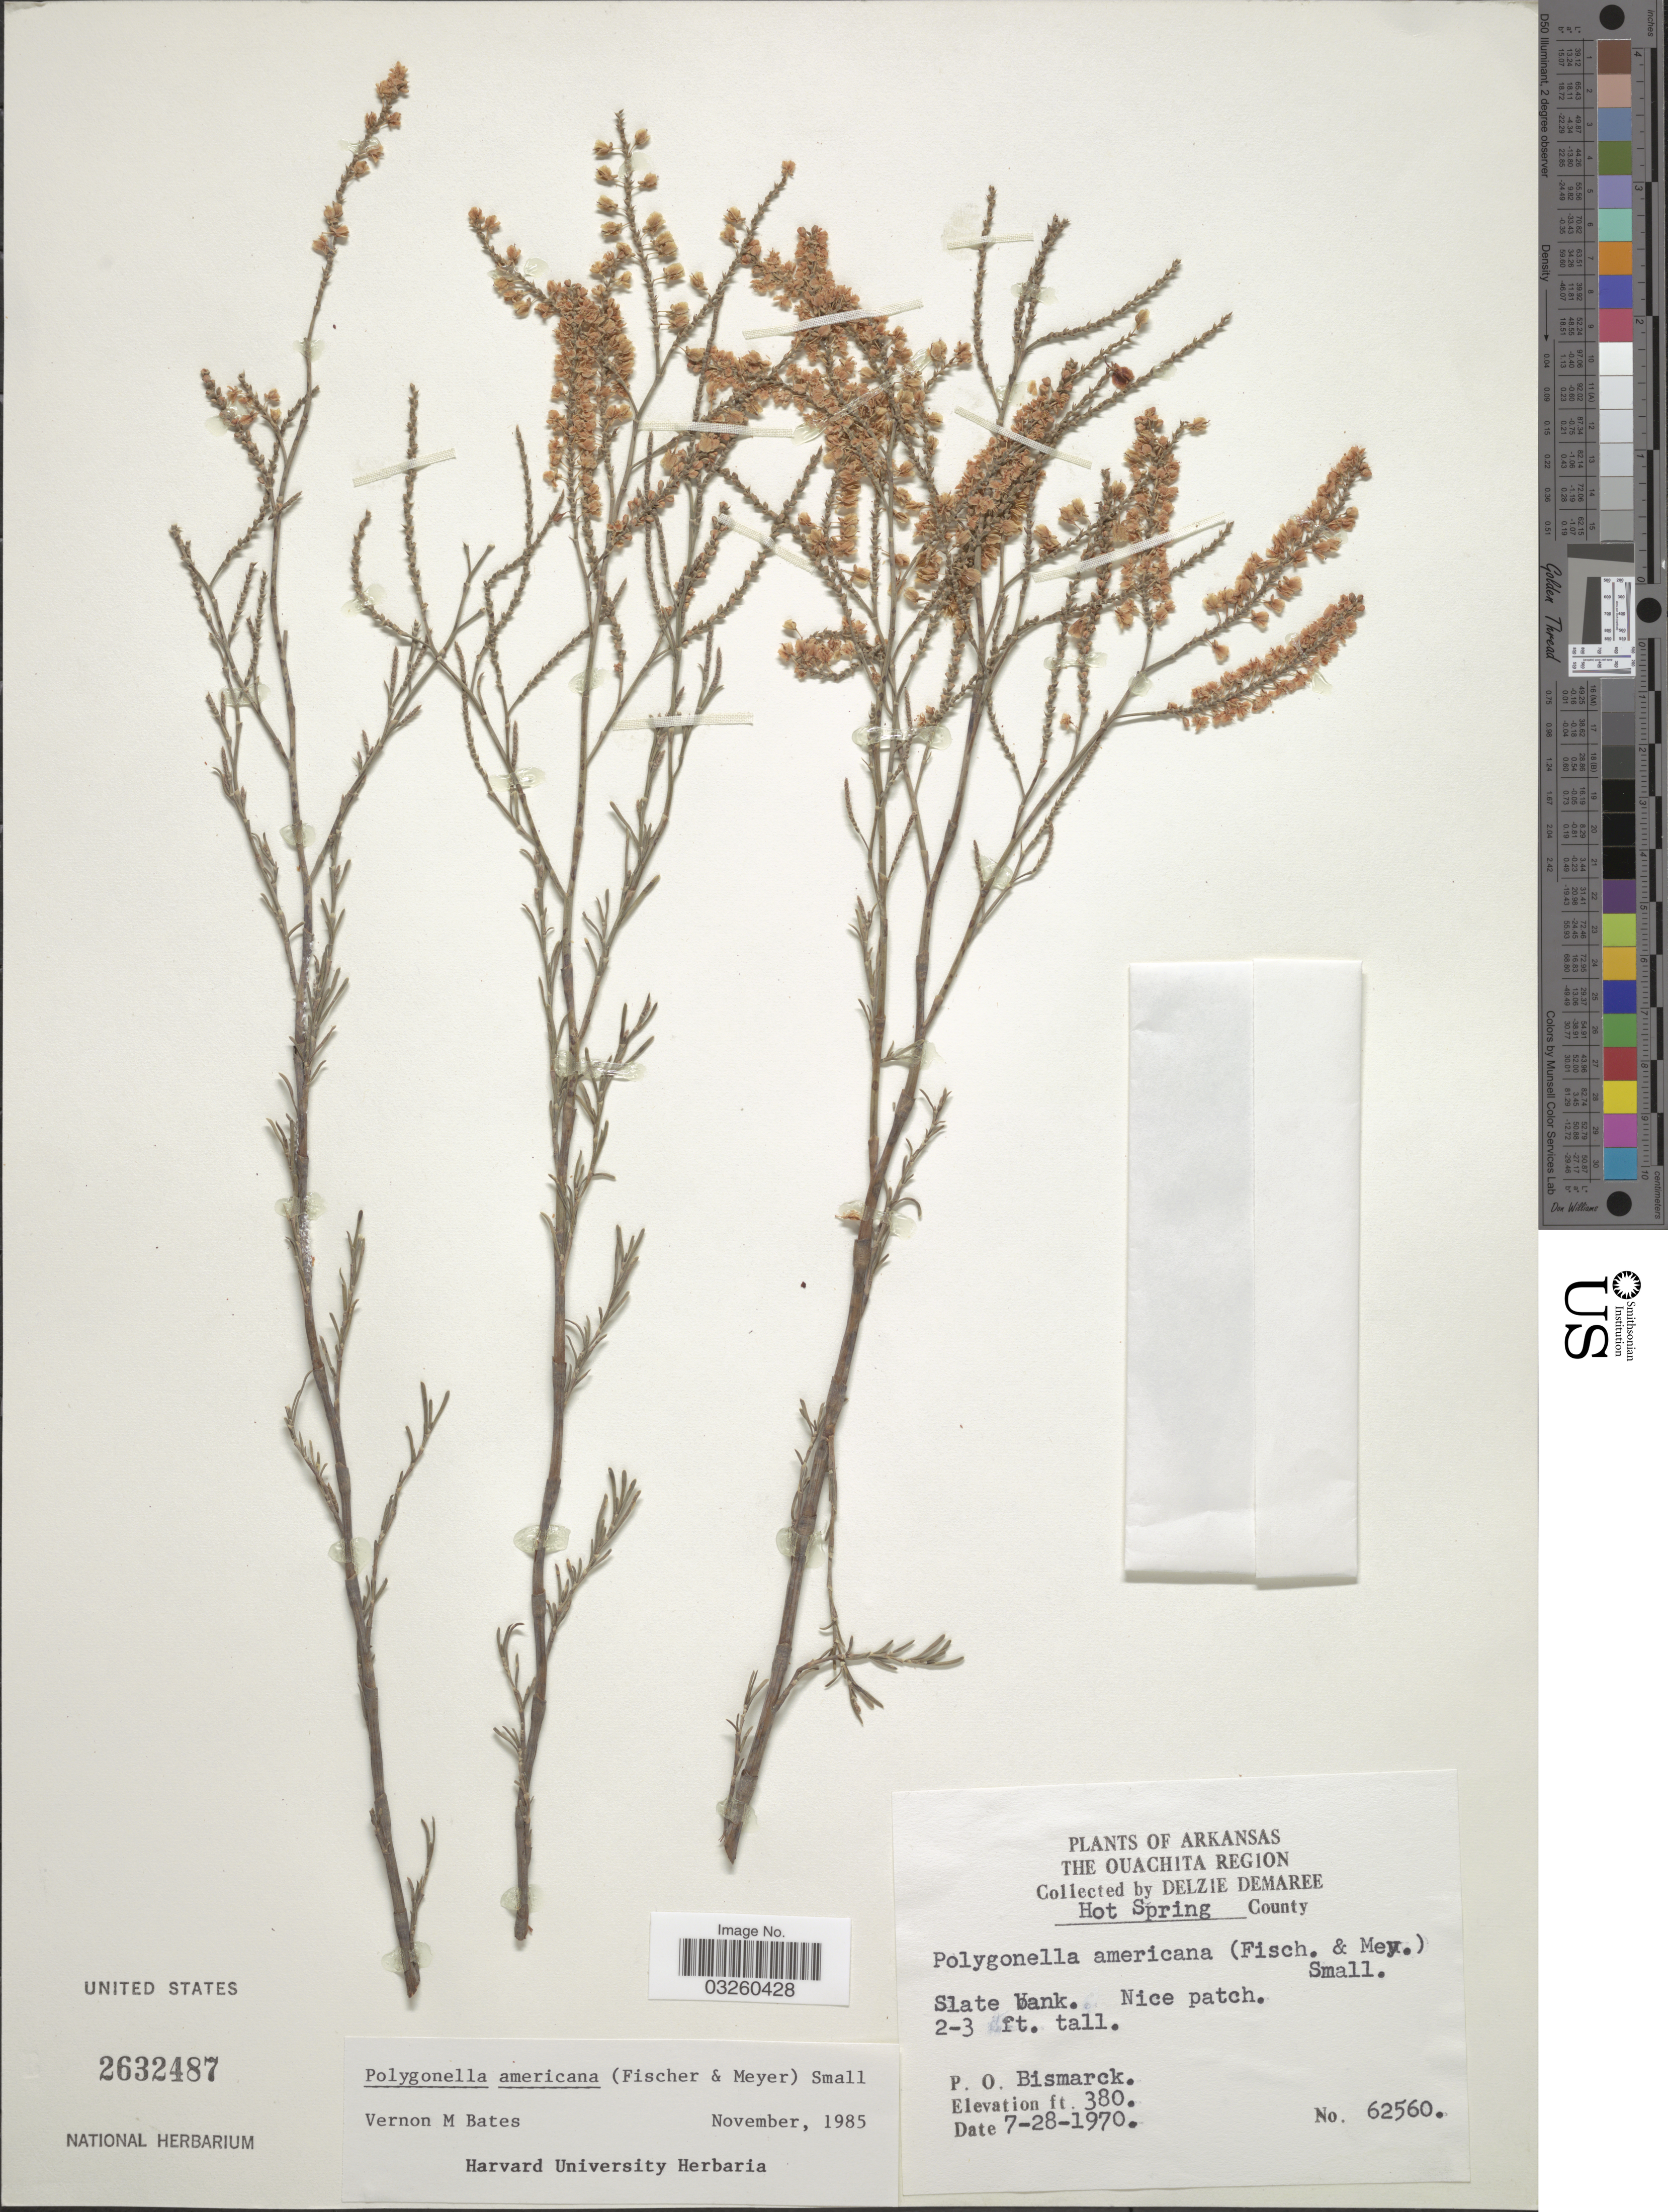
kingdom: Plantae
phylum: Tracheophyta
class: Magnoliopsida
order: Caryophyllales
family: Polygonaceae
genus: Polygonella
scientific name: Polygonella americana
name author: (Fisch. & C.A. Mey.) Small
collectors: D. Demaree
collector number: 62560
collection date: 1970-07-28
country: United States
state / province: Arkansas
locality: The Ouachita Region. Hot Spring County. P.O. Bismarck.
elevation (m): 116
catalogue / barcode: US 2632487